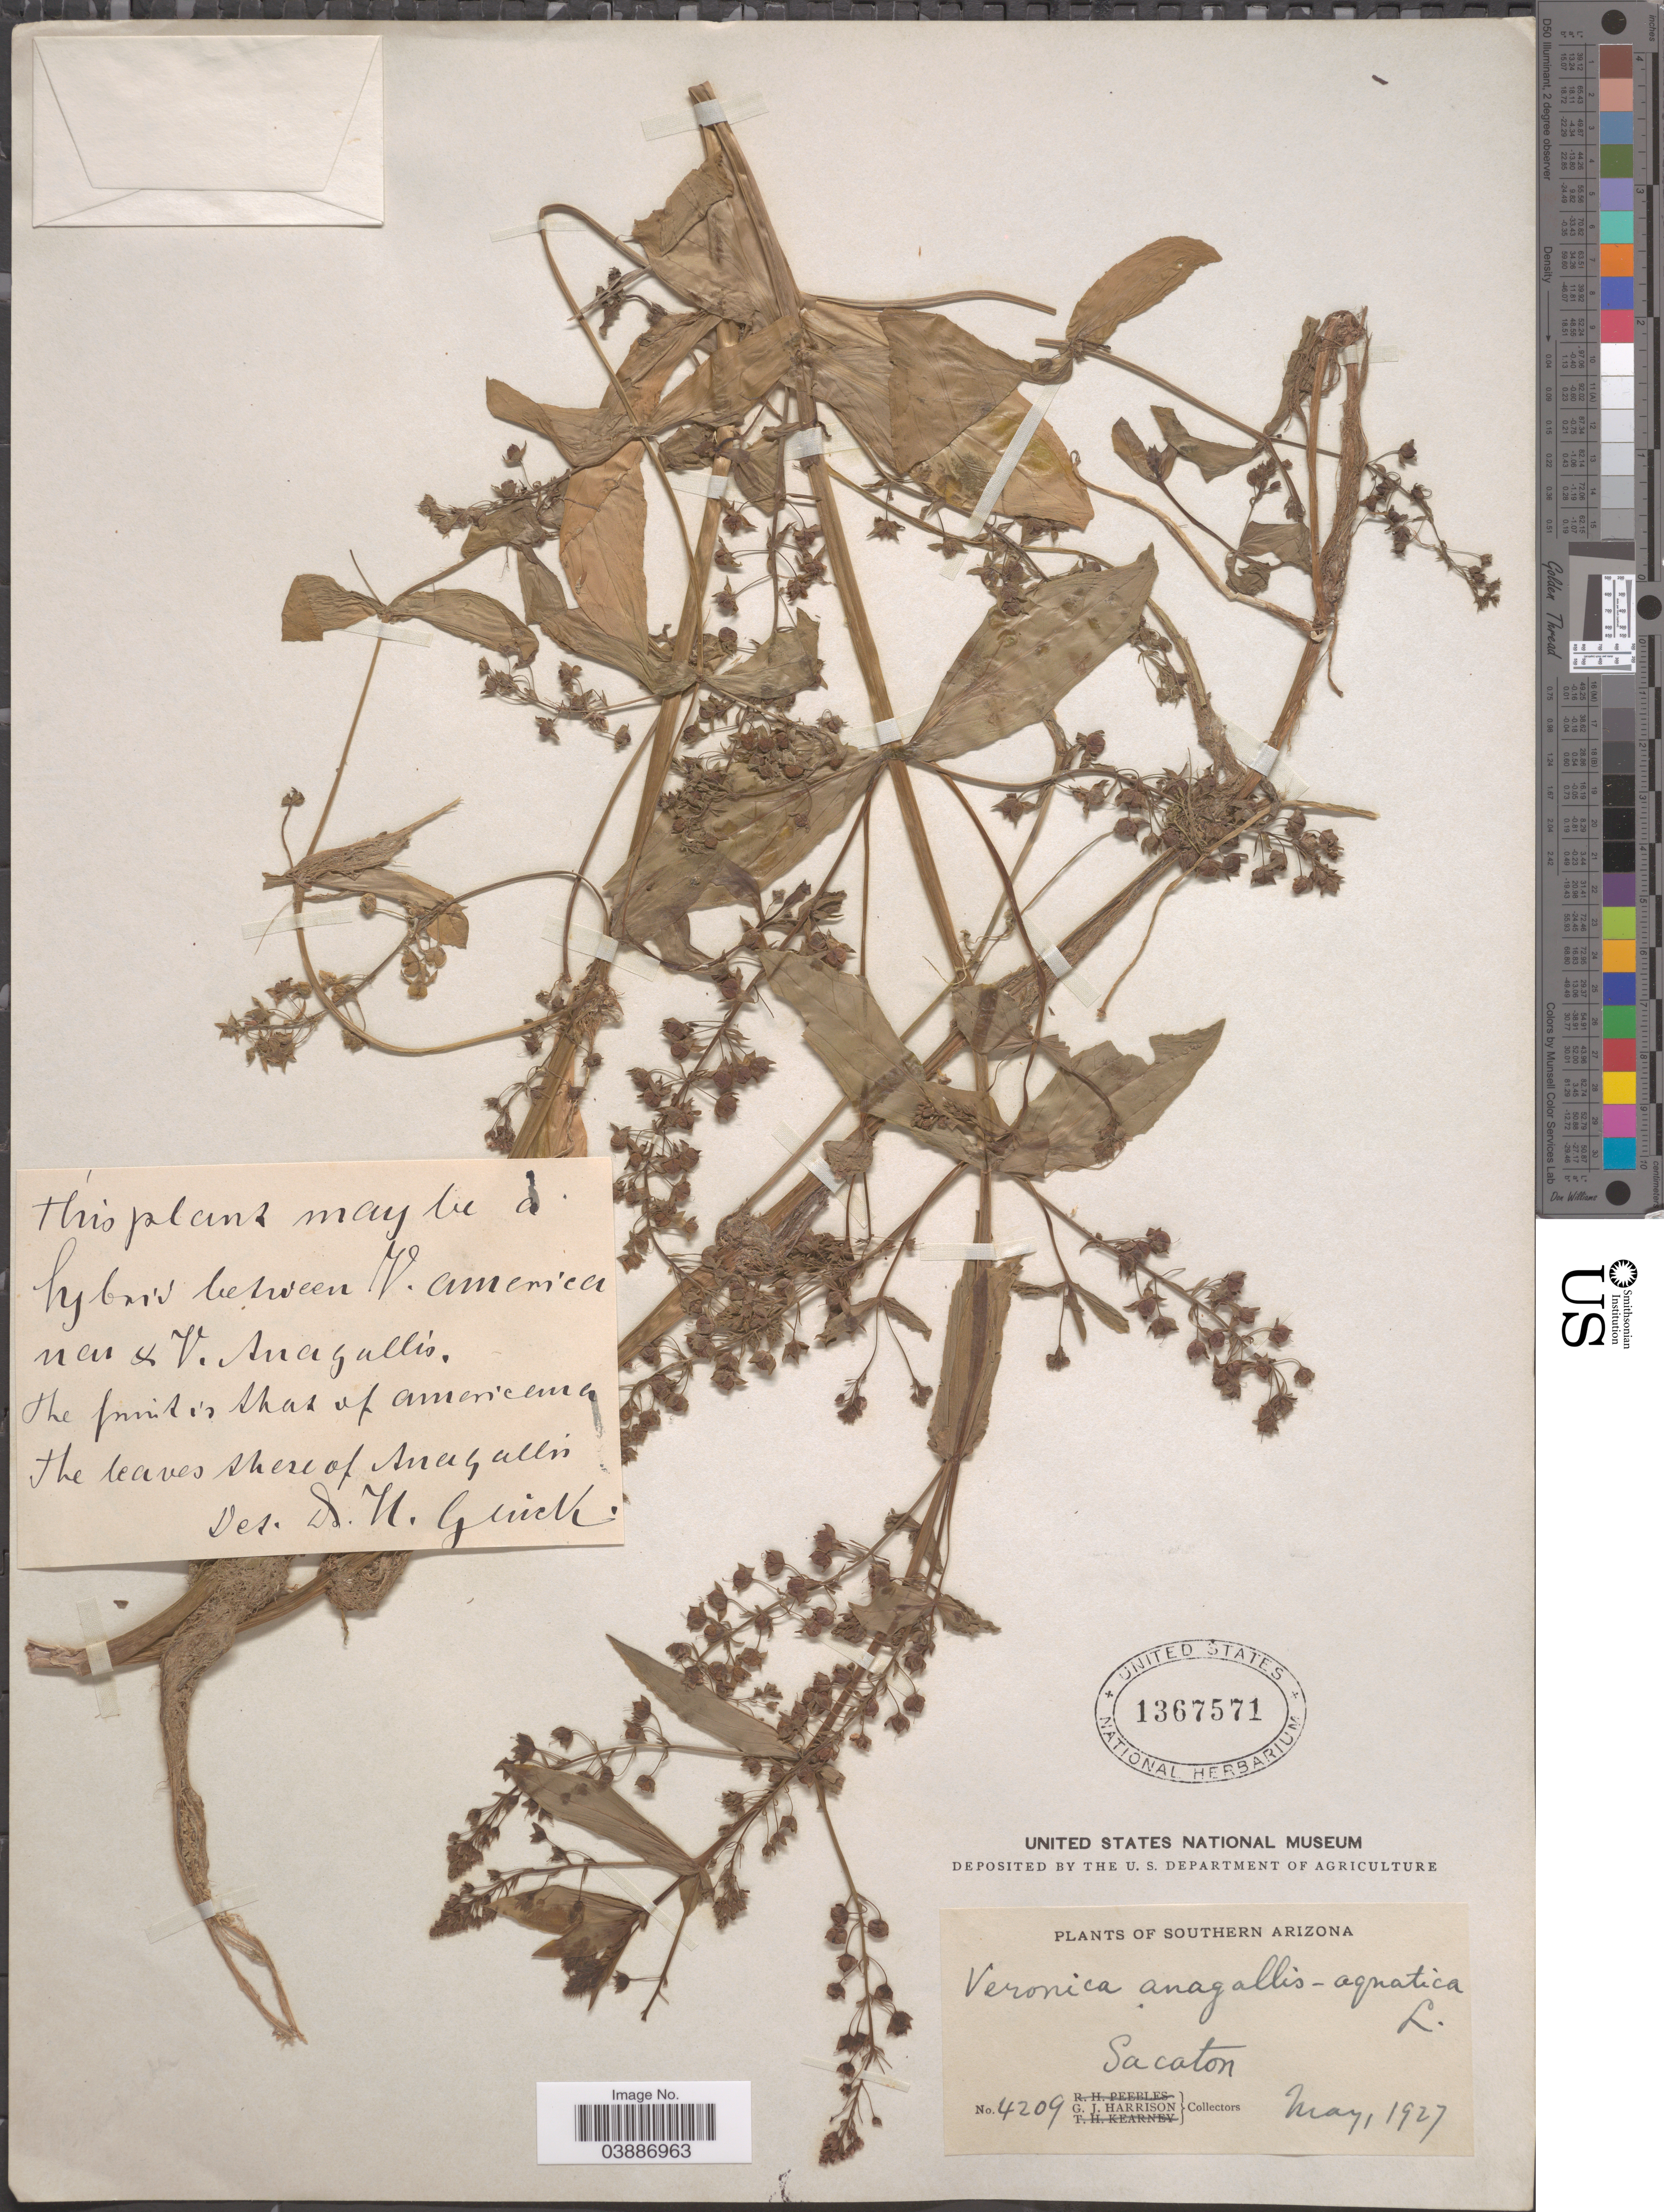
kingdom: Plantae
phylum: Tracheophyta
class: Magnoliopsida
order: Lamiales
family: Plantaginaceae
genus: Veronica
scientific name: Veronica anagallis-aquatica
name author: L.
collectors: G. J. Harrison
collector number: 4209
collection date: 1927-05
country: United States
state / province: Arizona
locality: Southern Arizona. Sacaton.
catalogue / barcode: US 1367571